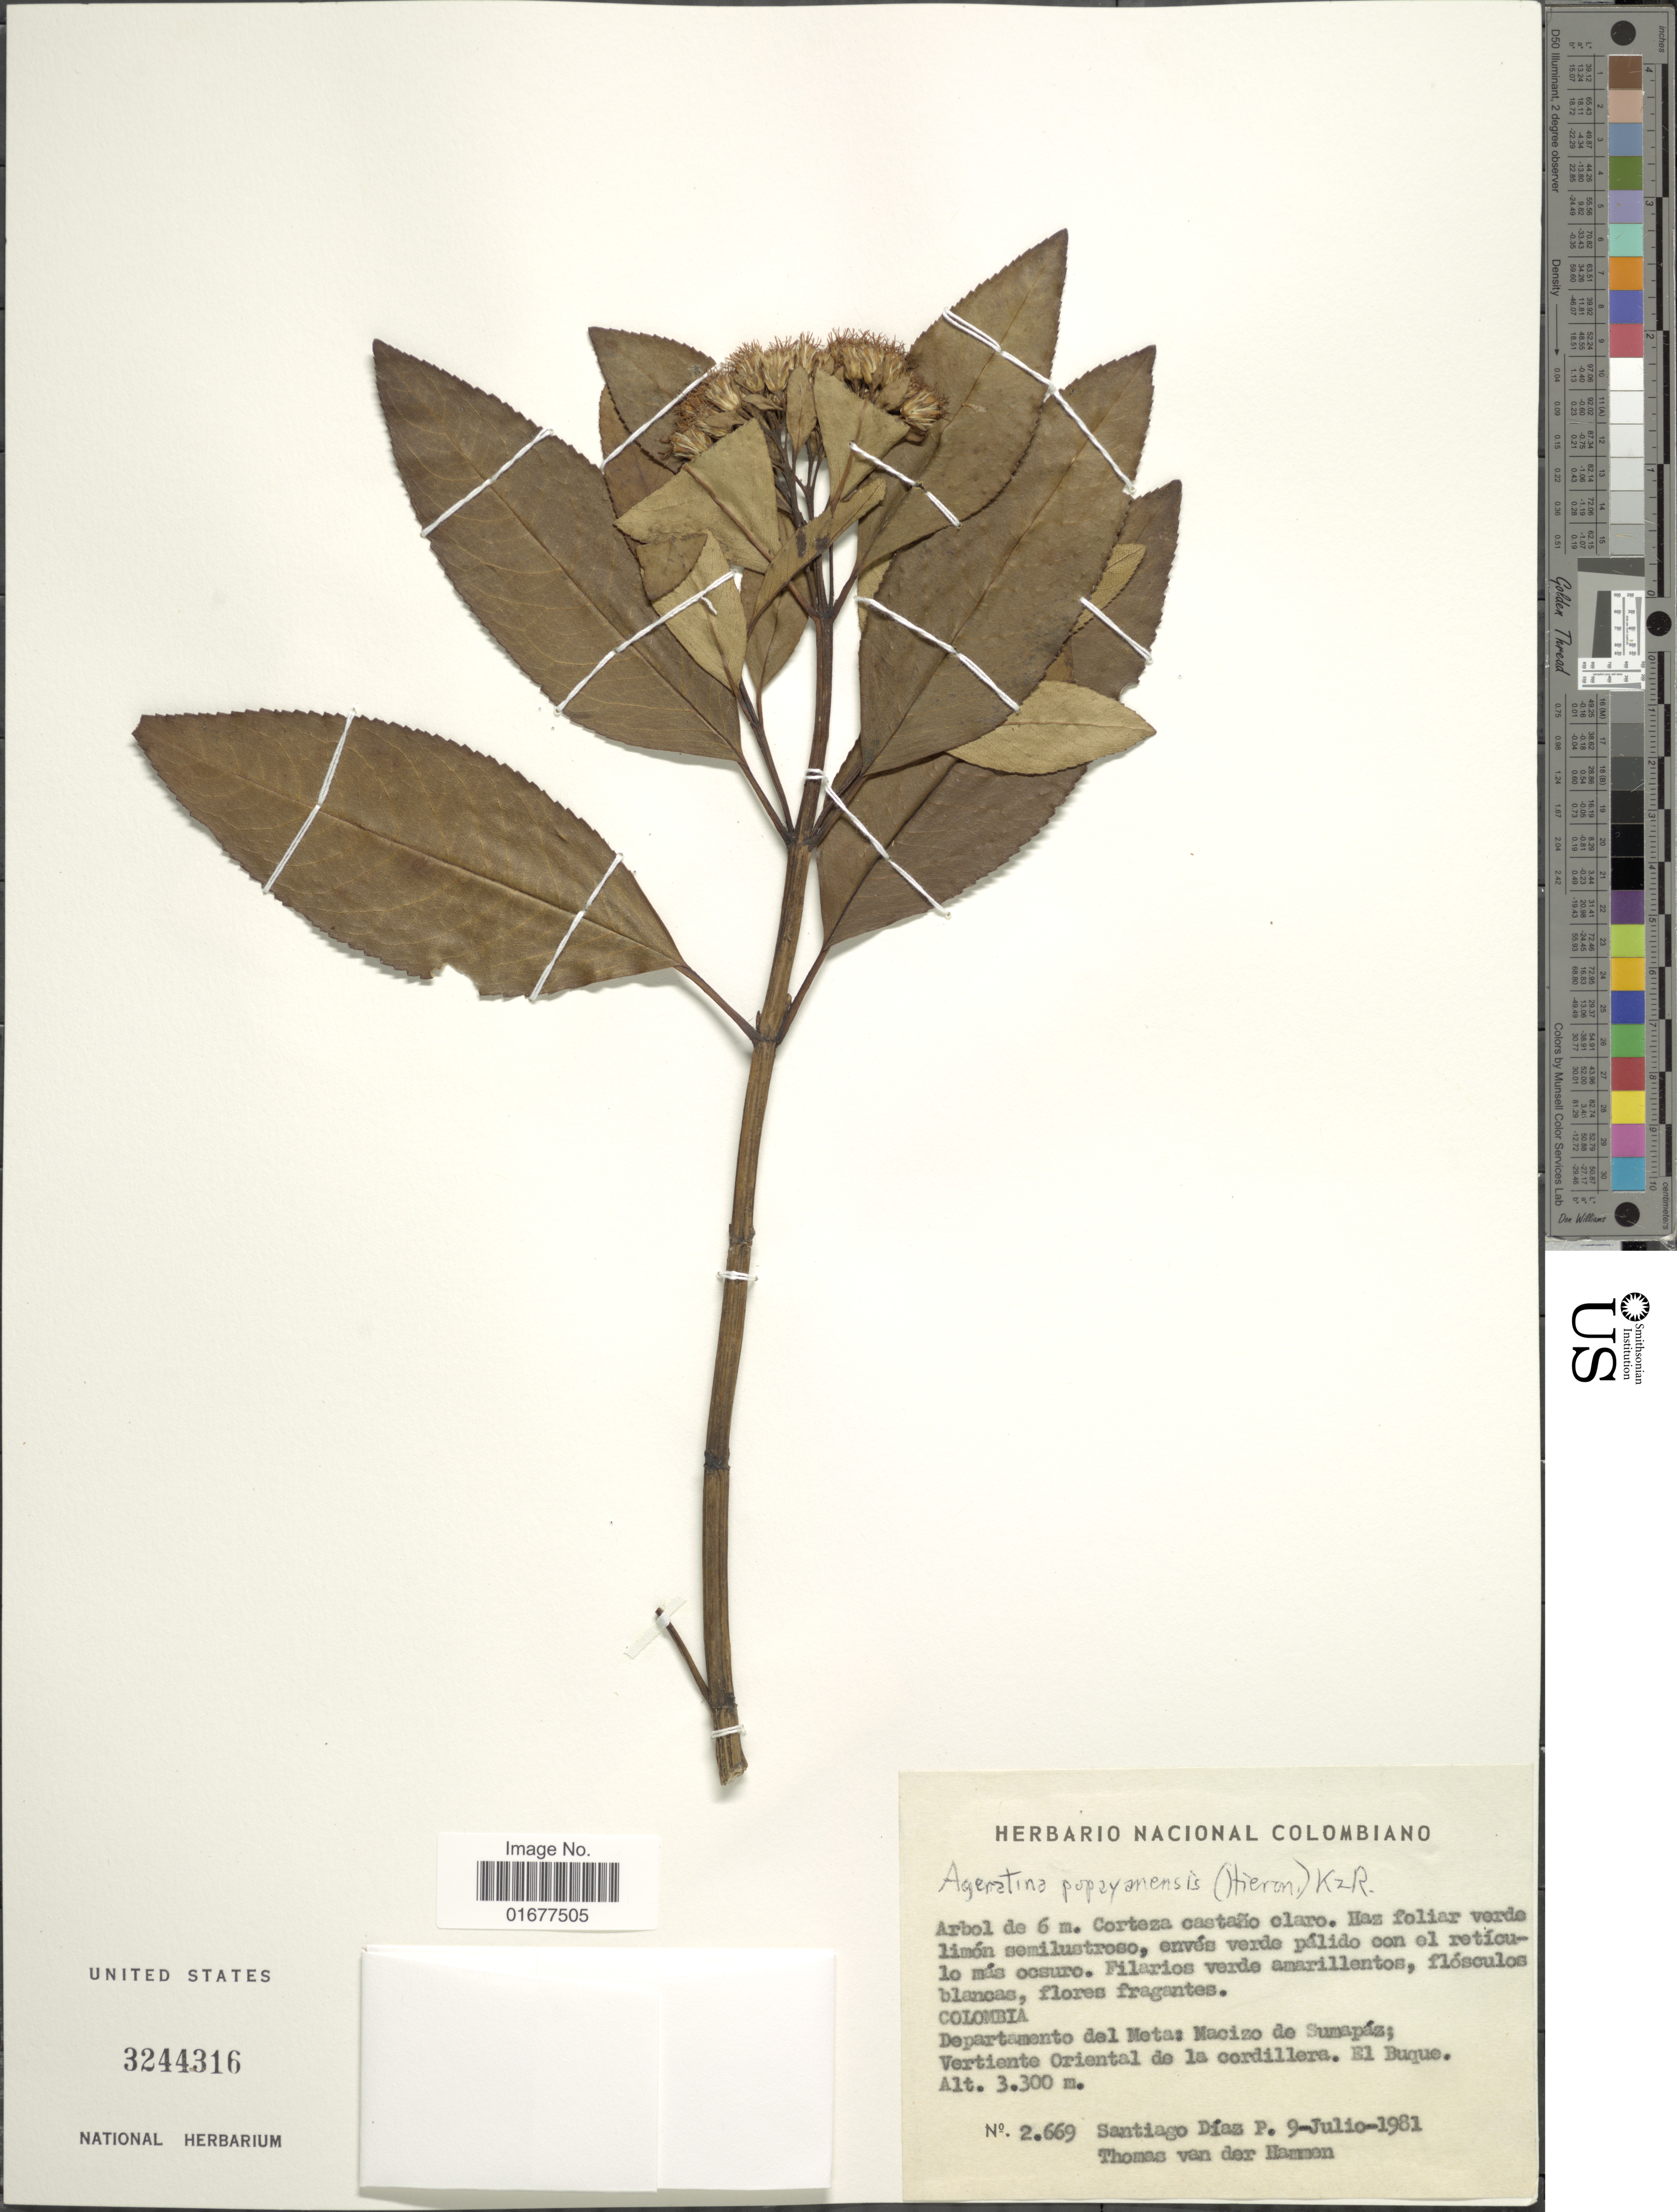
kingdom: Plantae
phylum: Tracheophyta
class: Magnoliopsida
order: Asterales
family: Asteraceae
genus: Ageratina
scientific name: Ageratina popayanensis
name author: (H. Rob.) R.M. King & H. Rob.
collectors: S. Díaz Píedrahíta & T. Hammen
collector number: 2669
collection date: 1981-07-09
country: Colombia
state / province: Meta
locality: Macizo de Sumapaz; Vertiente Oriental de la cordillera, El Buque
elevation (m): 3300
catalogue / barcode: US 3244316